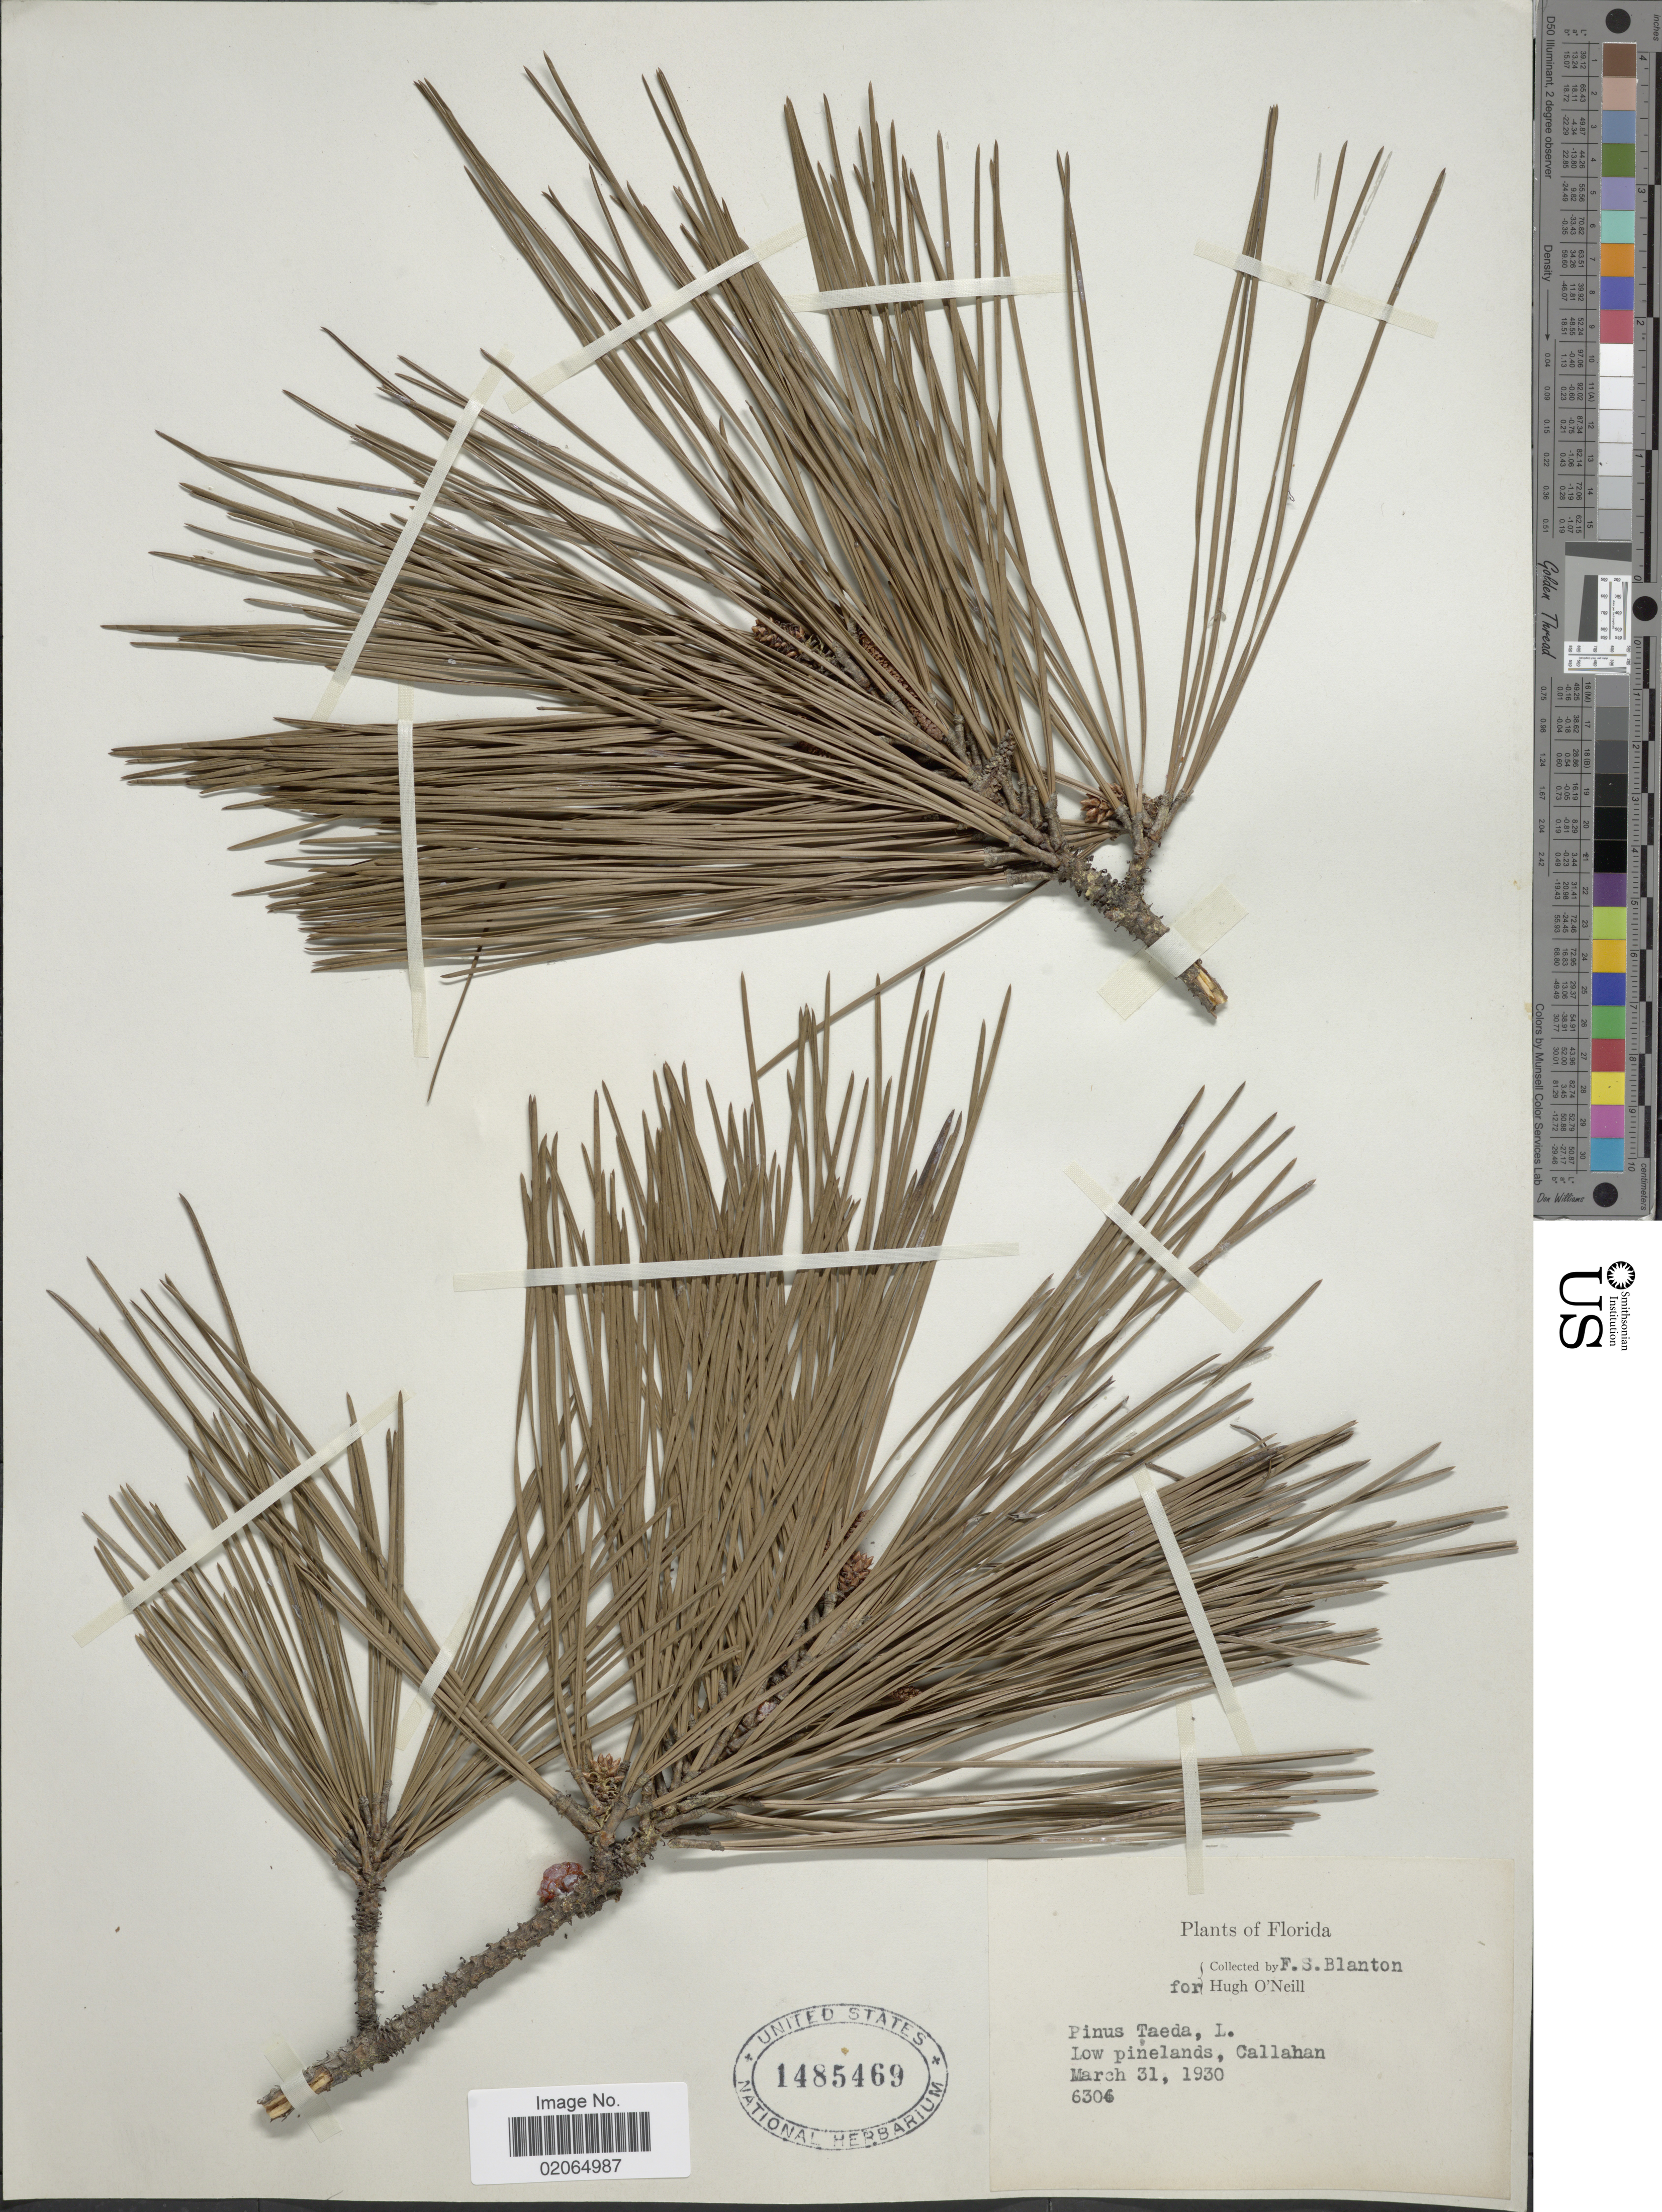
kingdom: Plantae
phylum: Tracheophyta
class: Pinopsida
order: Pinales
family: Pinaceae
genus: Pinus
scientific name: Pinus taeda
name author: L.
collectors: F. S. Blanton & H. O'Neill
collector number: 6306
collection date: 1930-03-31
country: United States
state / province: Florida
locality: Callahan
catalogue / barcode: US 1458469